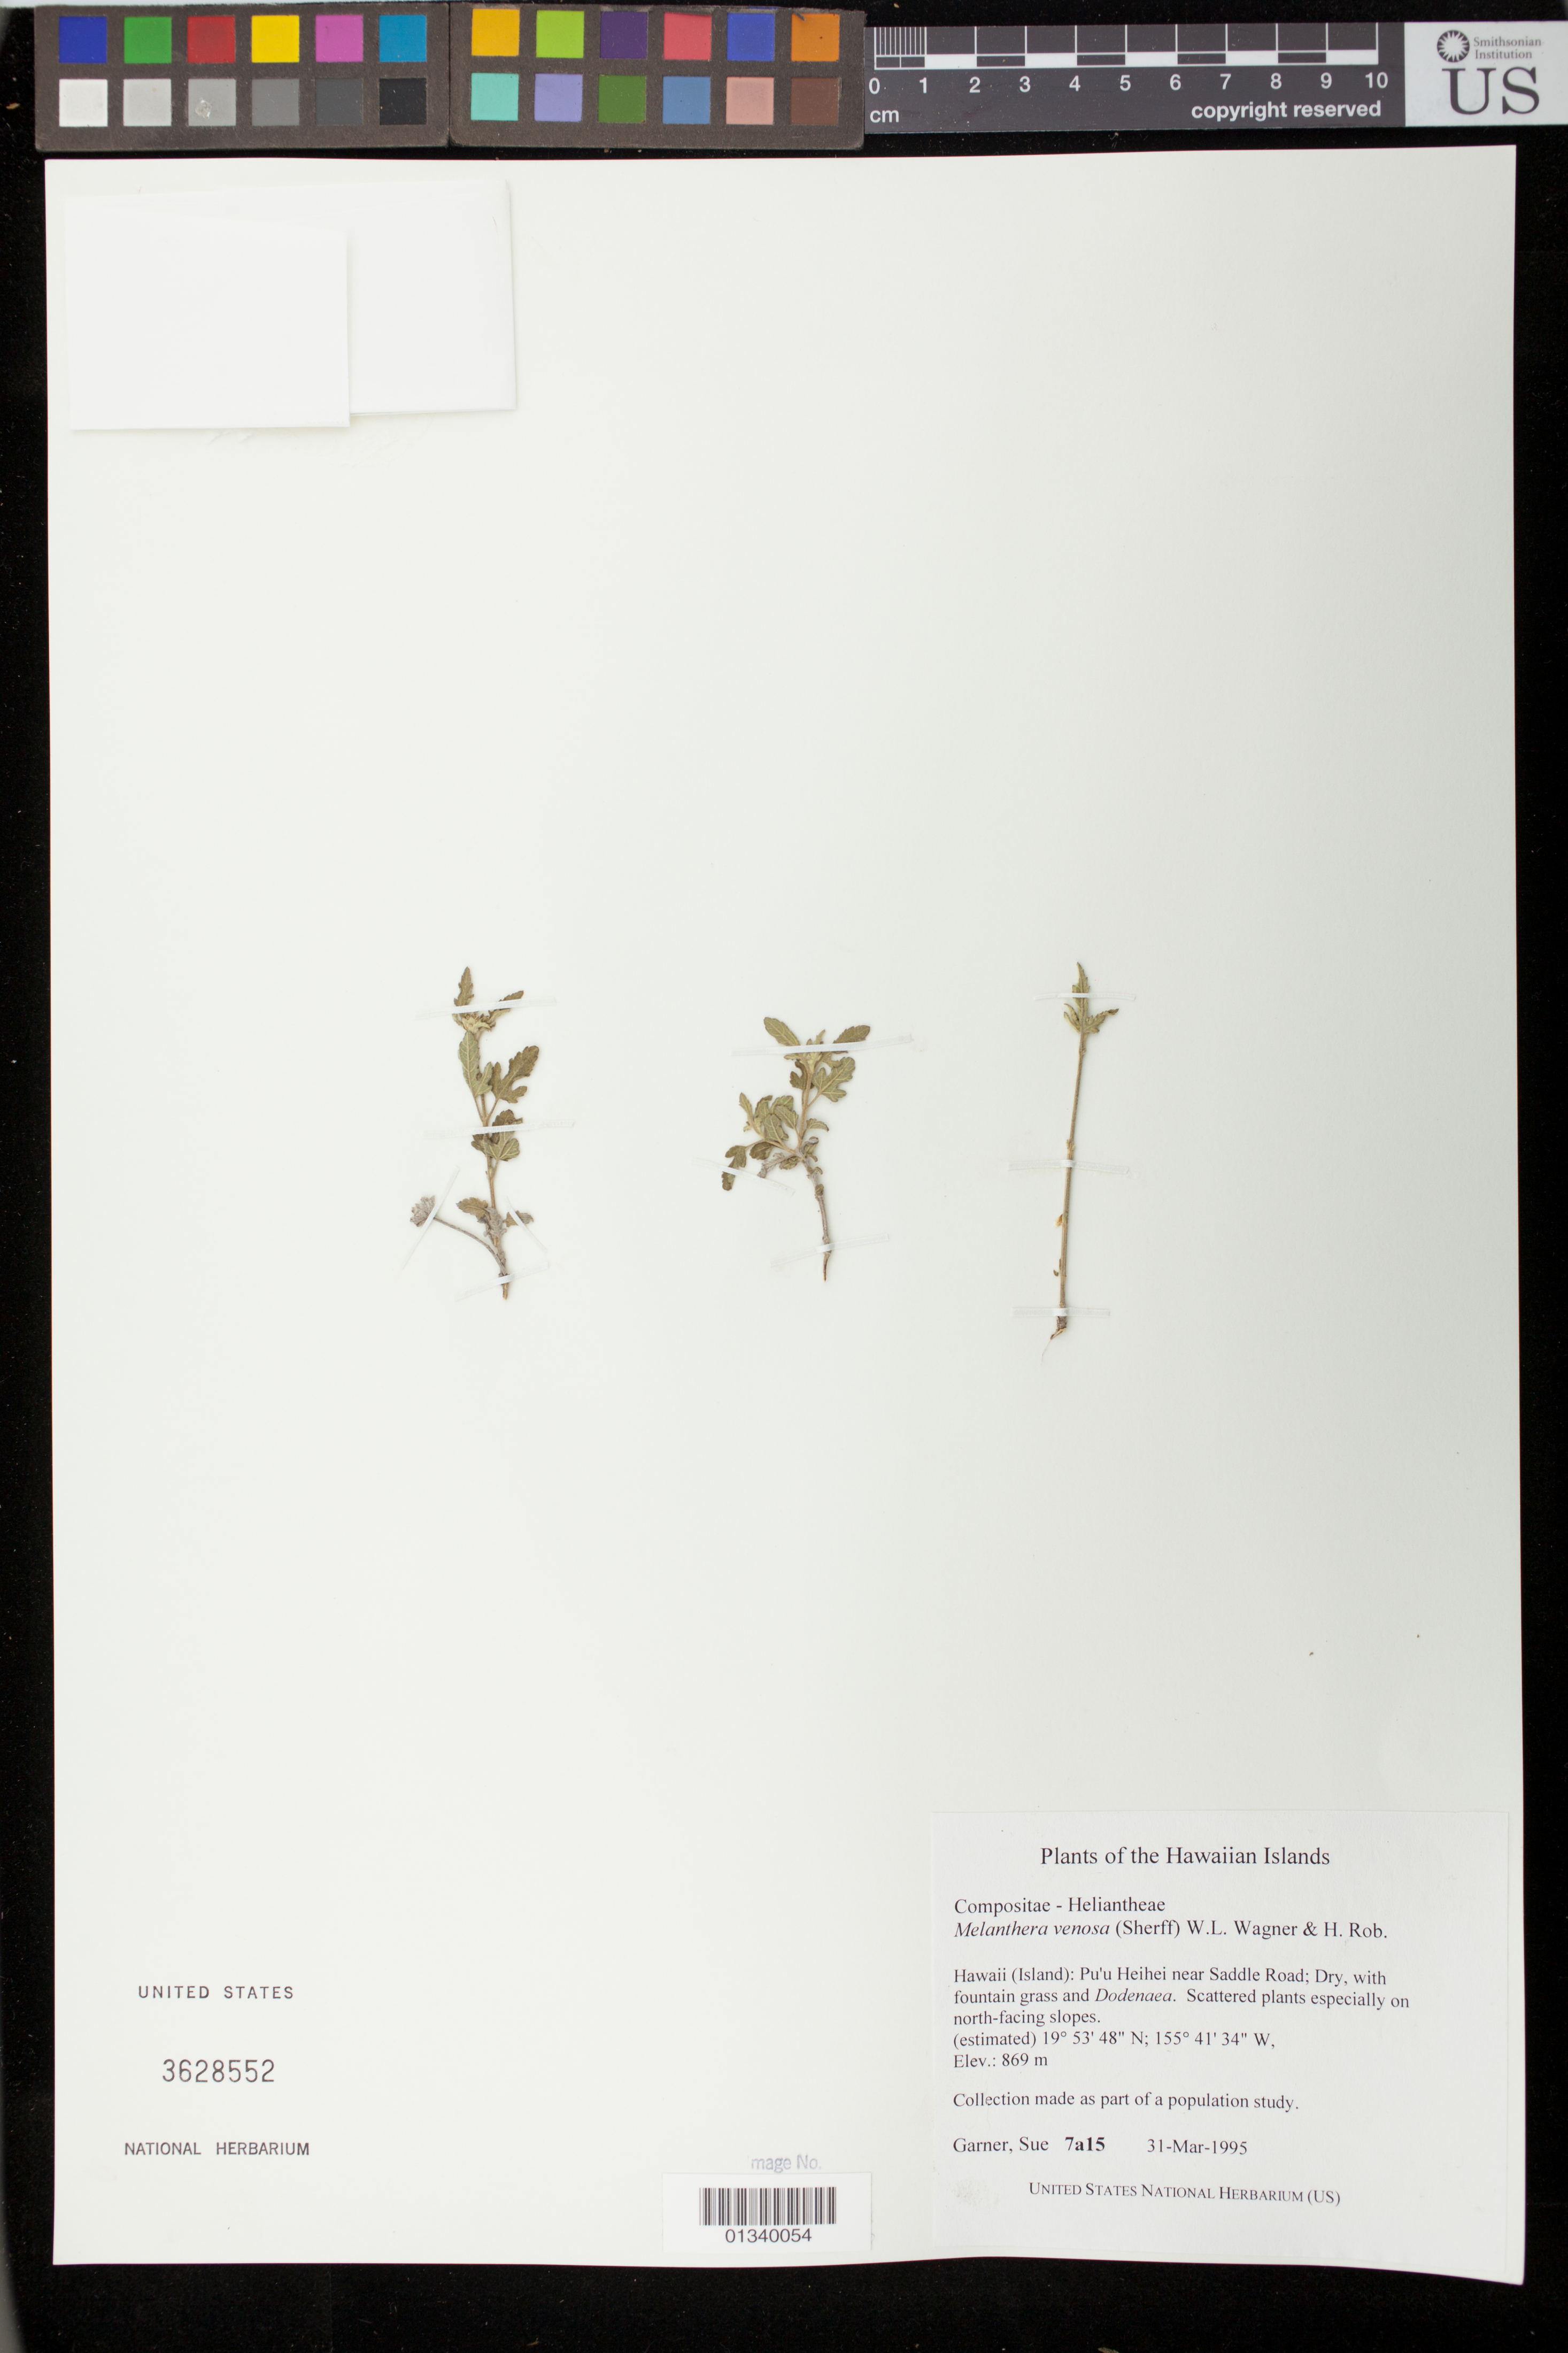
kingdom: Plantae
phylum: Tracheophyta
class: Magnoliopsida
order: Asterales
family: Asteraceae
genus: Wollastonia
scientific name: Wollastonia venosa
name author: (Sherff) Orchard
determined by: Wagner, W. L., (BOT), Smithsonian Institution - National Museum of Natural History (UNITED STATES)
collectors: S. Garner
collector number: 7a15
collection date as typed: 31 March 1995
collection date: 1995-03-31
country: United States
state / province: Hawaii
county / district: Hawaii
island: Hawaii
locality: Pu'u Heihei near Saddle Road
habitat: Dry with fountain grass and Dodenaea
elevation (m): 869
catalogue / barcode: US 3628552